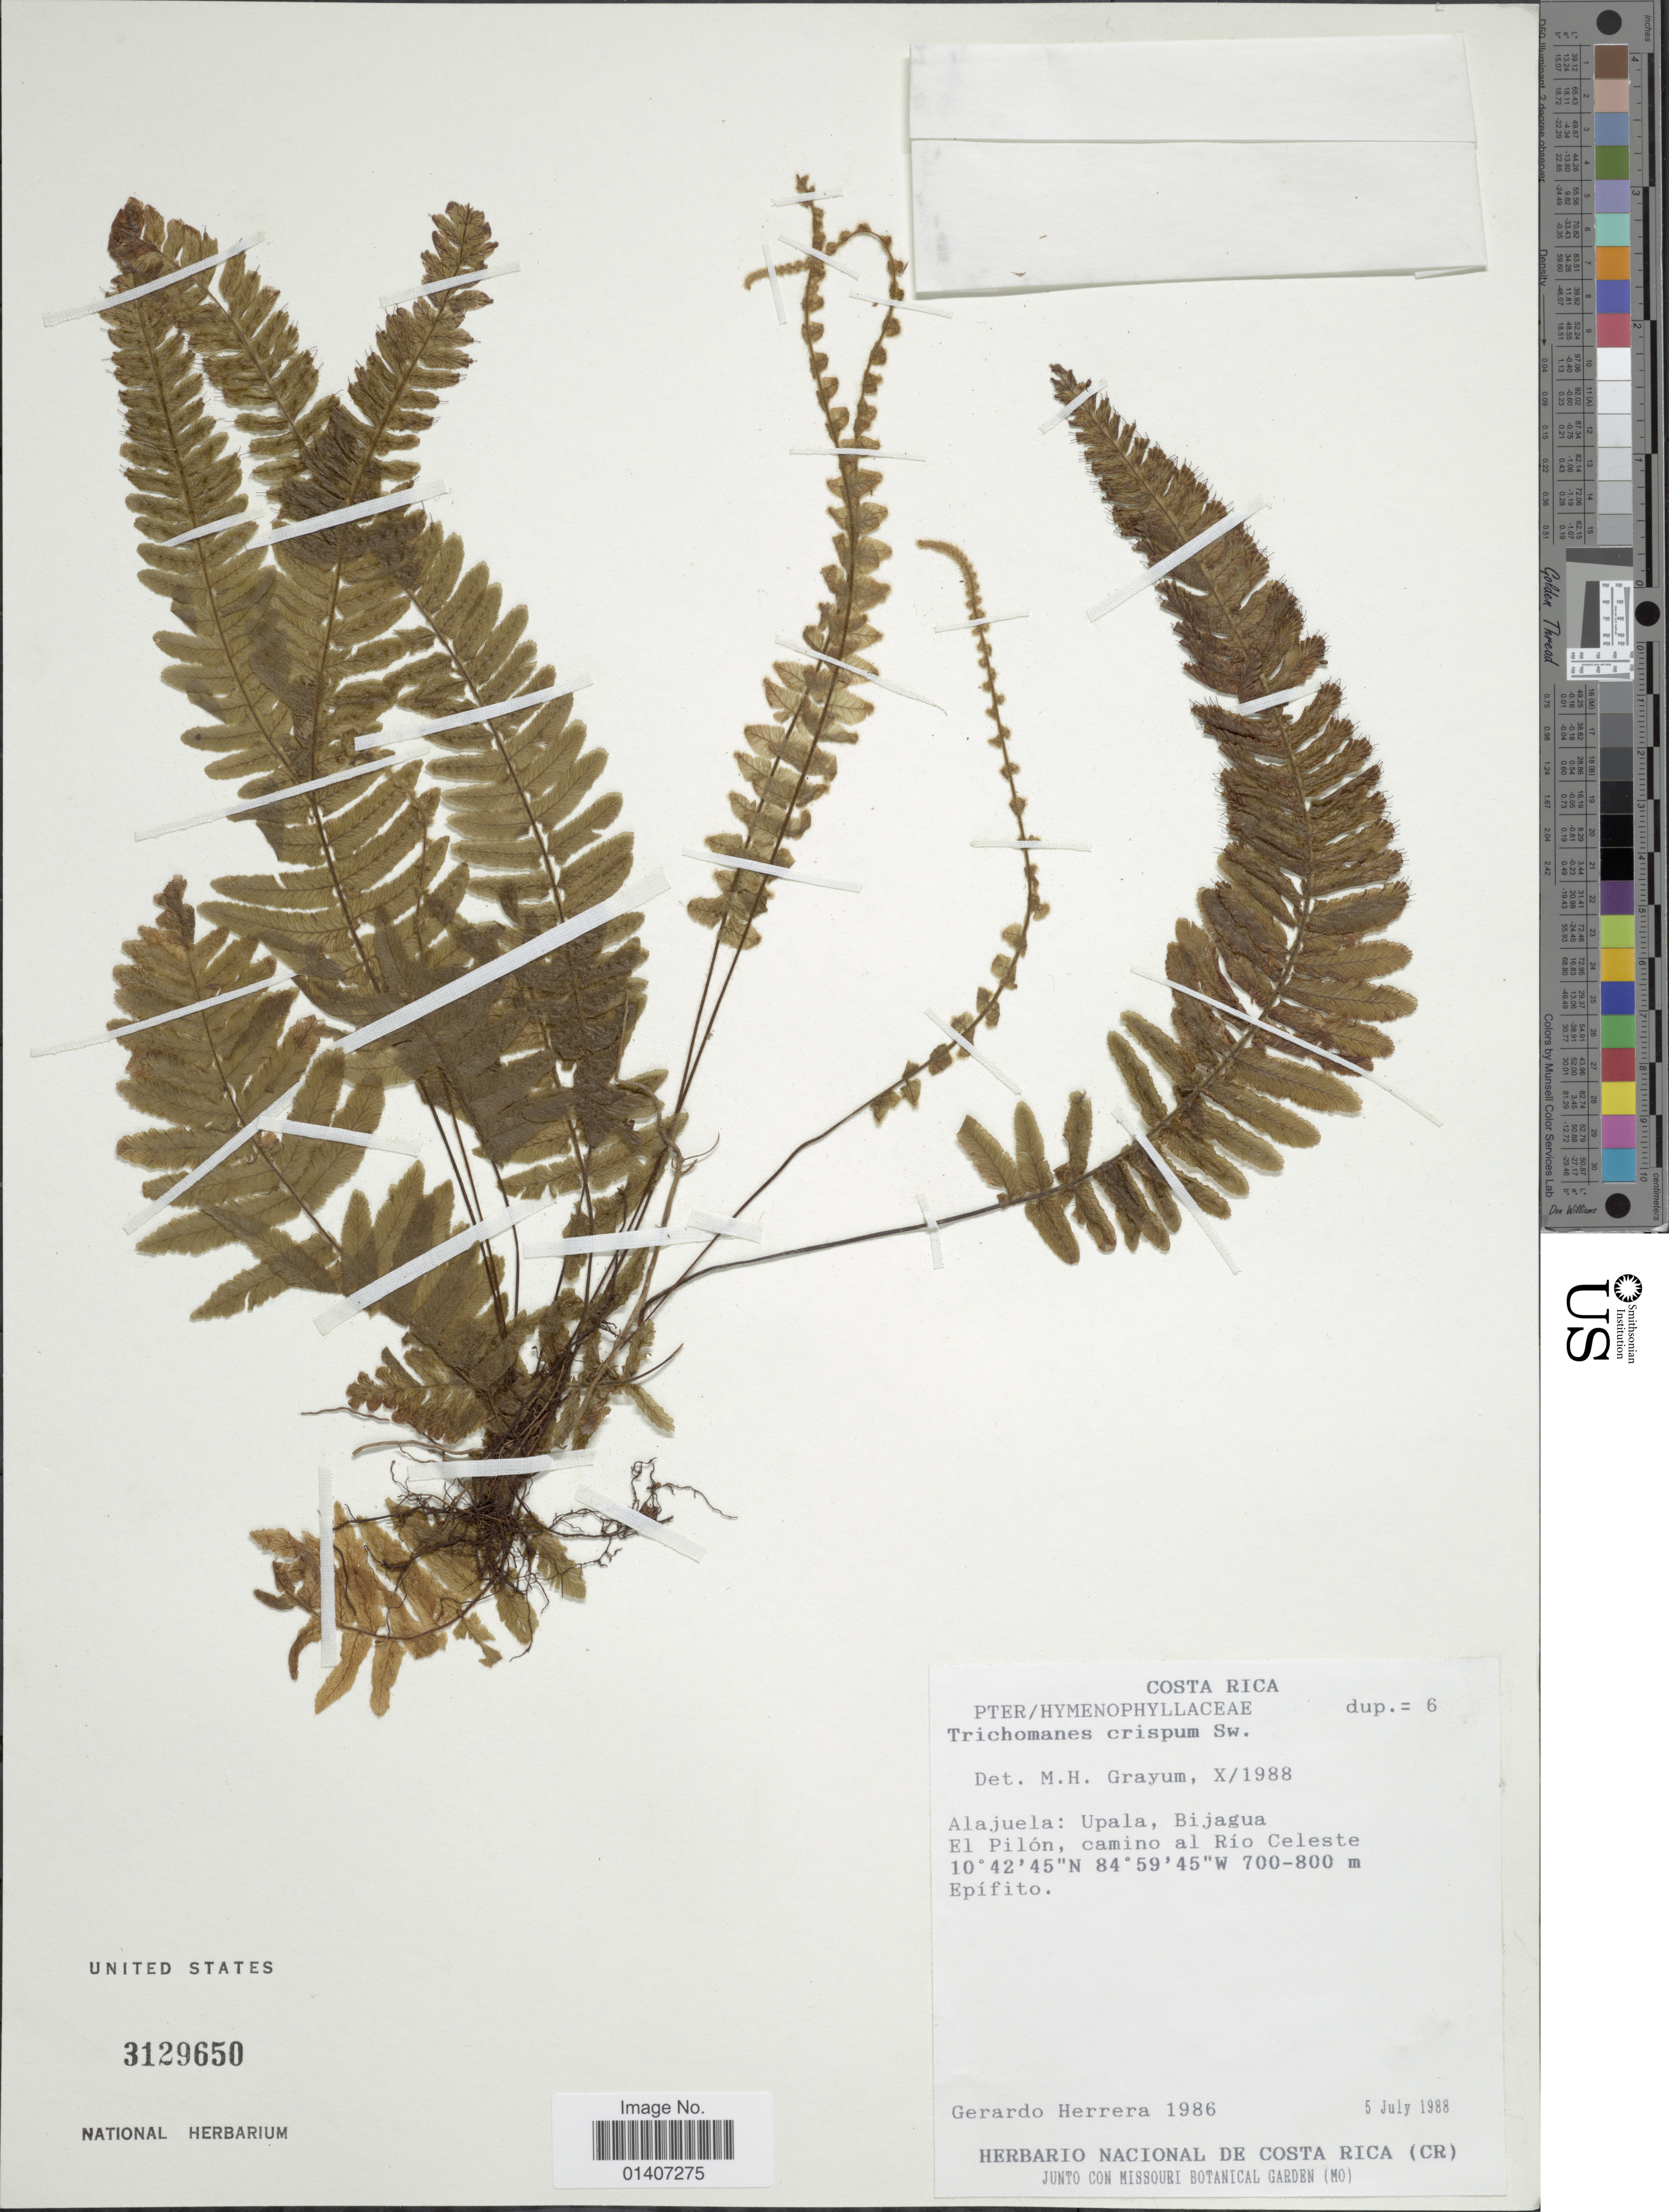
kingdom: Plantae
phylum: Tracheophyta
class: Polypodiopsida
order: Hymenophyllales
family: Hymenophyllaceae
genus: Trichomanes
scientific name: Trichomanes crispum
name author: L.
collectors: G. Herrera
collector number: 1986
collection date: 1988-07-05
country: Costa Rica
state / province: Alajuela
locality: Alajuela: Upala, Bijagua, El Pilón, camino al Rio Celeste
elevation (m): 700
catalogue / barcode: US 3129650